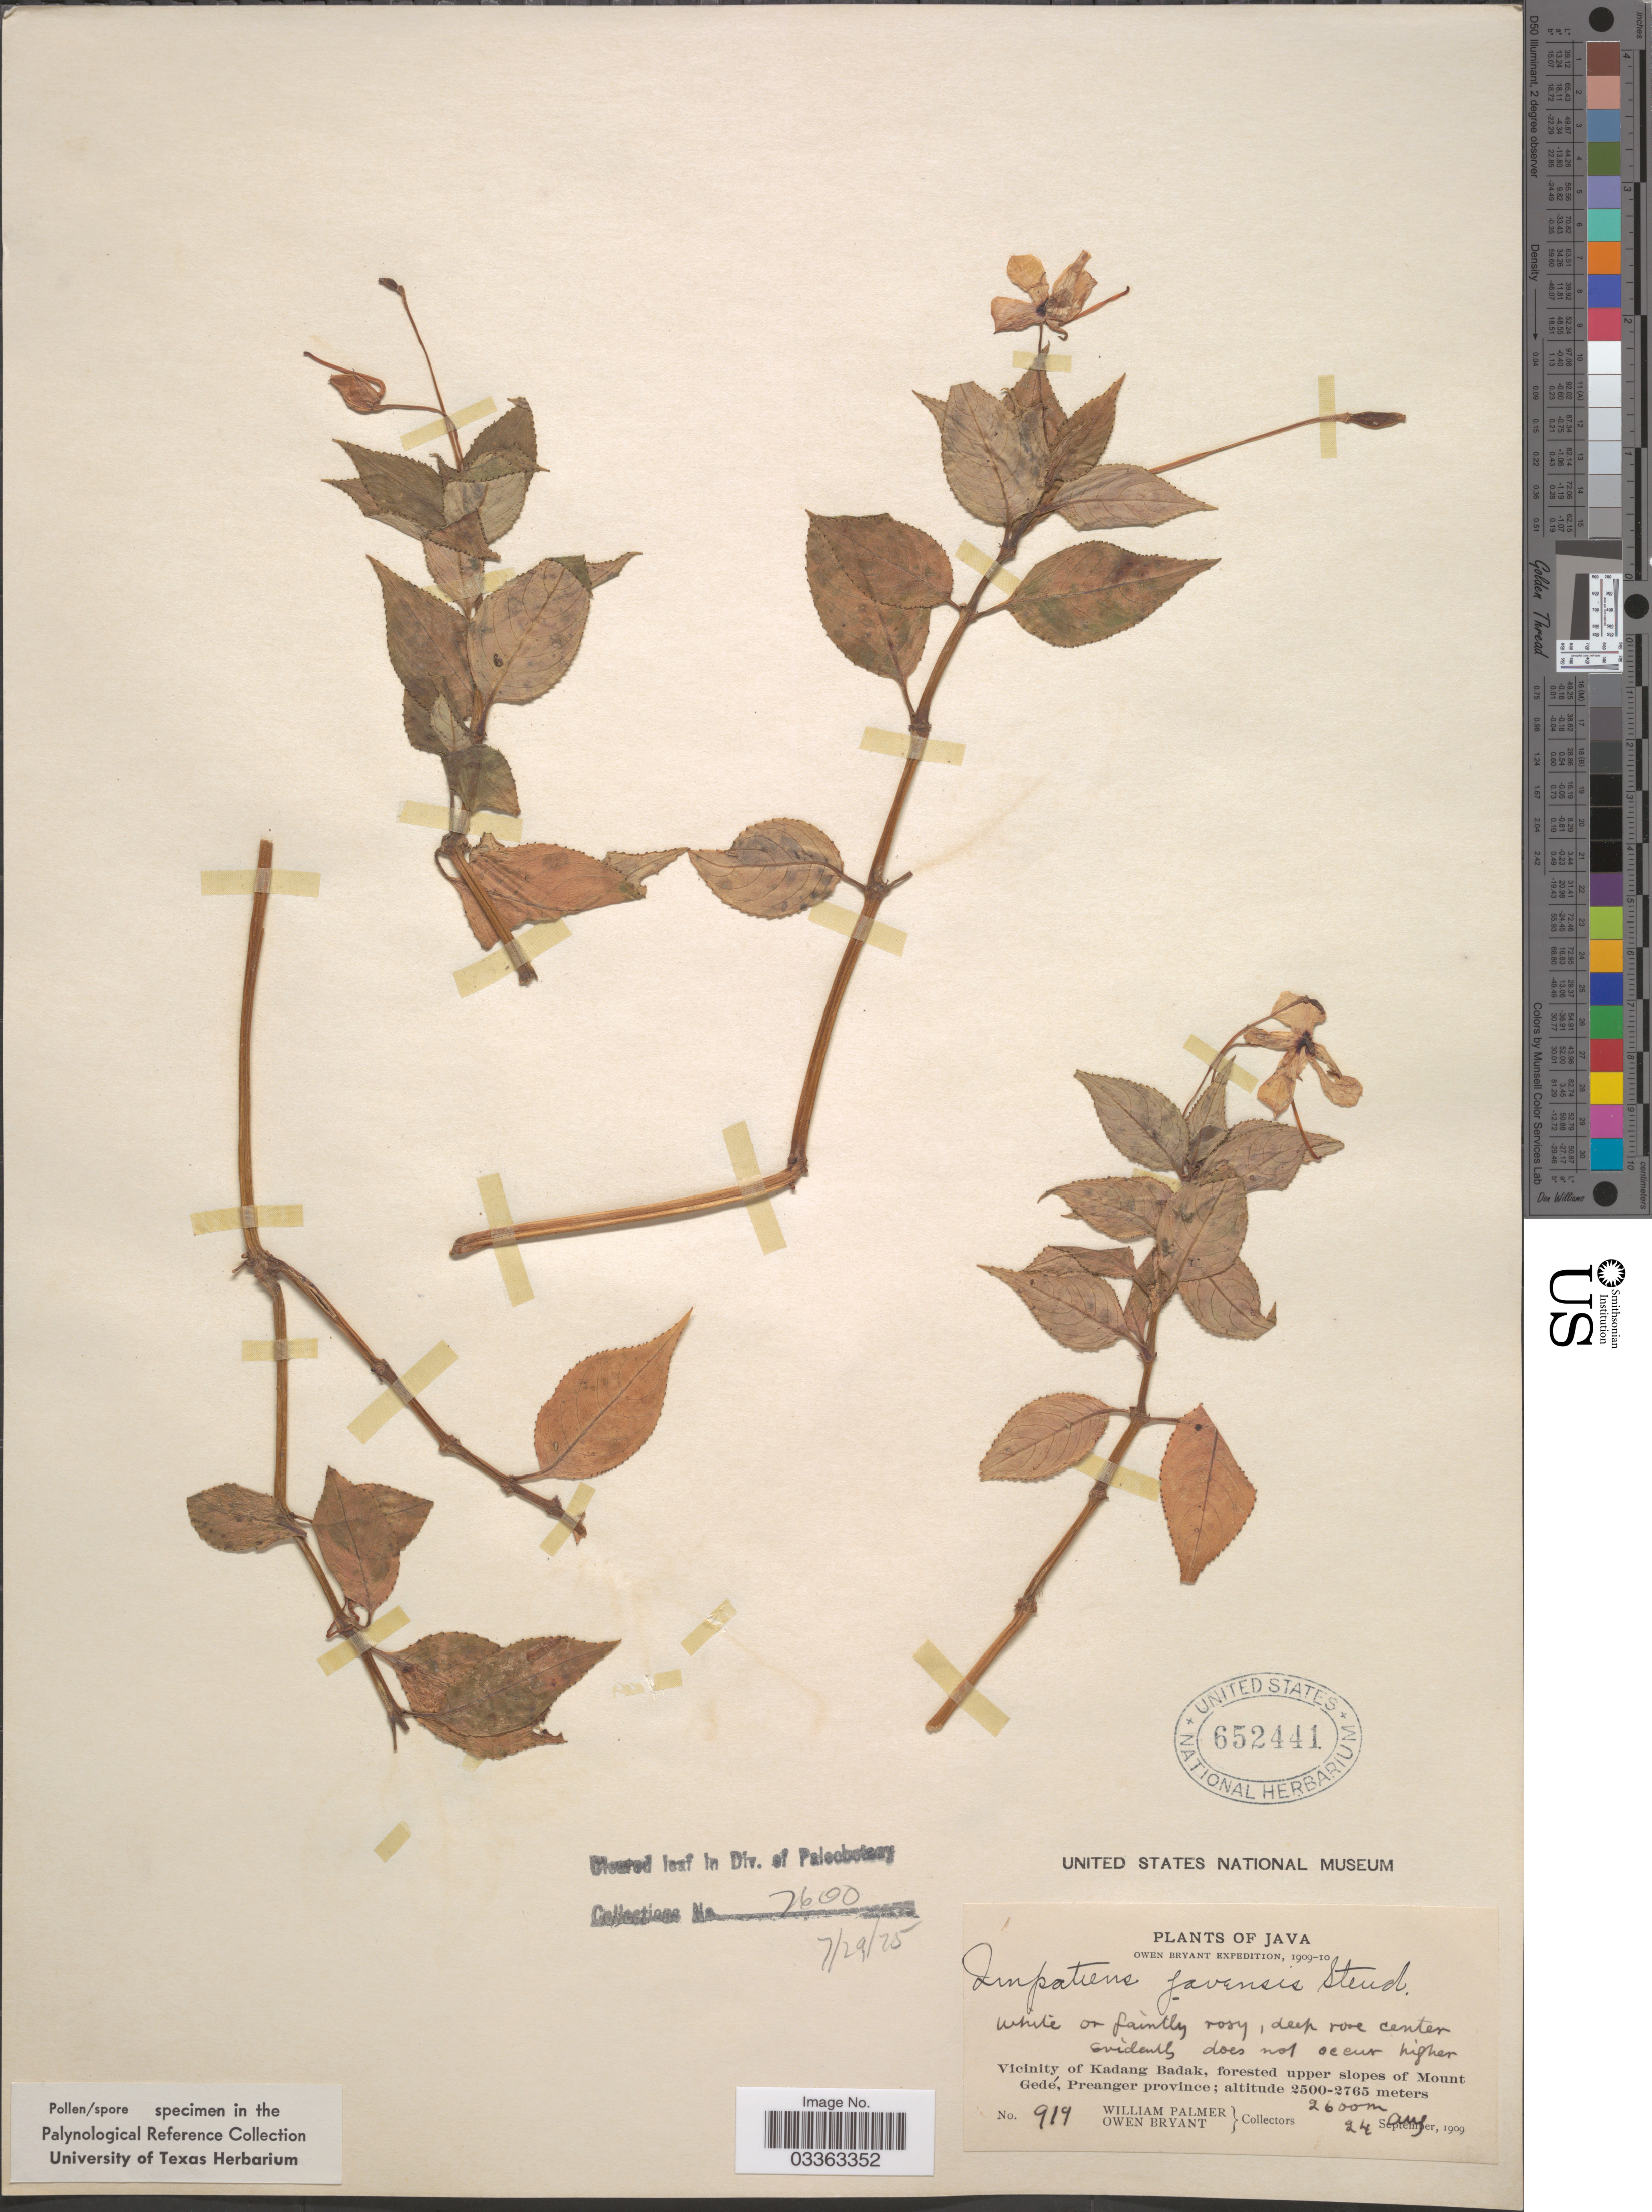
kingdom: Plantae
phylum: Tracheophyta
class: Magnoliopsida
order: Ericales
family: Balsaminaceae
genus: Impatiens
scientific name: Impatiens javensis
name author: Steud.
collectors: W. Palmer & O. Bryant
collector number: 919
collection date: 1909-08-24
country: Indonesia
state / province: Java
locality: Vicinity of Kadang Badak, forested upper slopes of Mount Gedé, Preanger province.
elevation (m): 2600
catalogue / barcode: US 652441